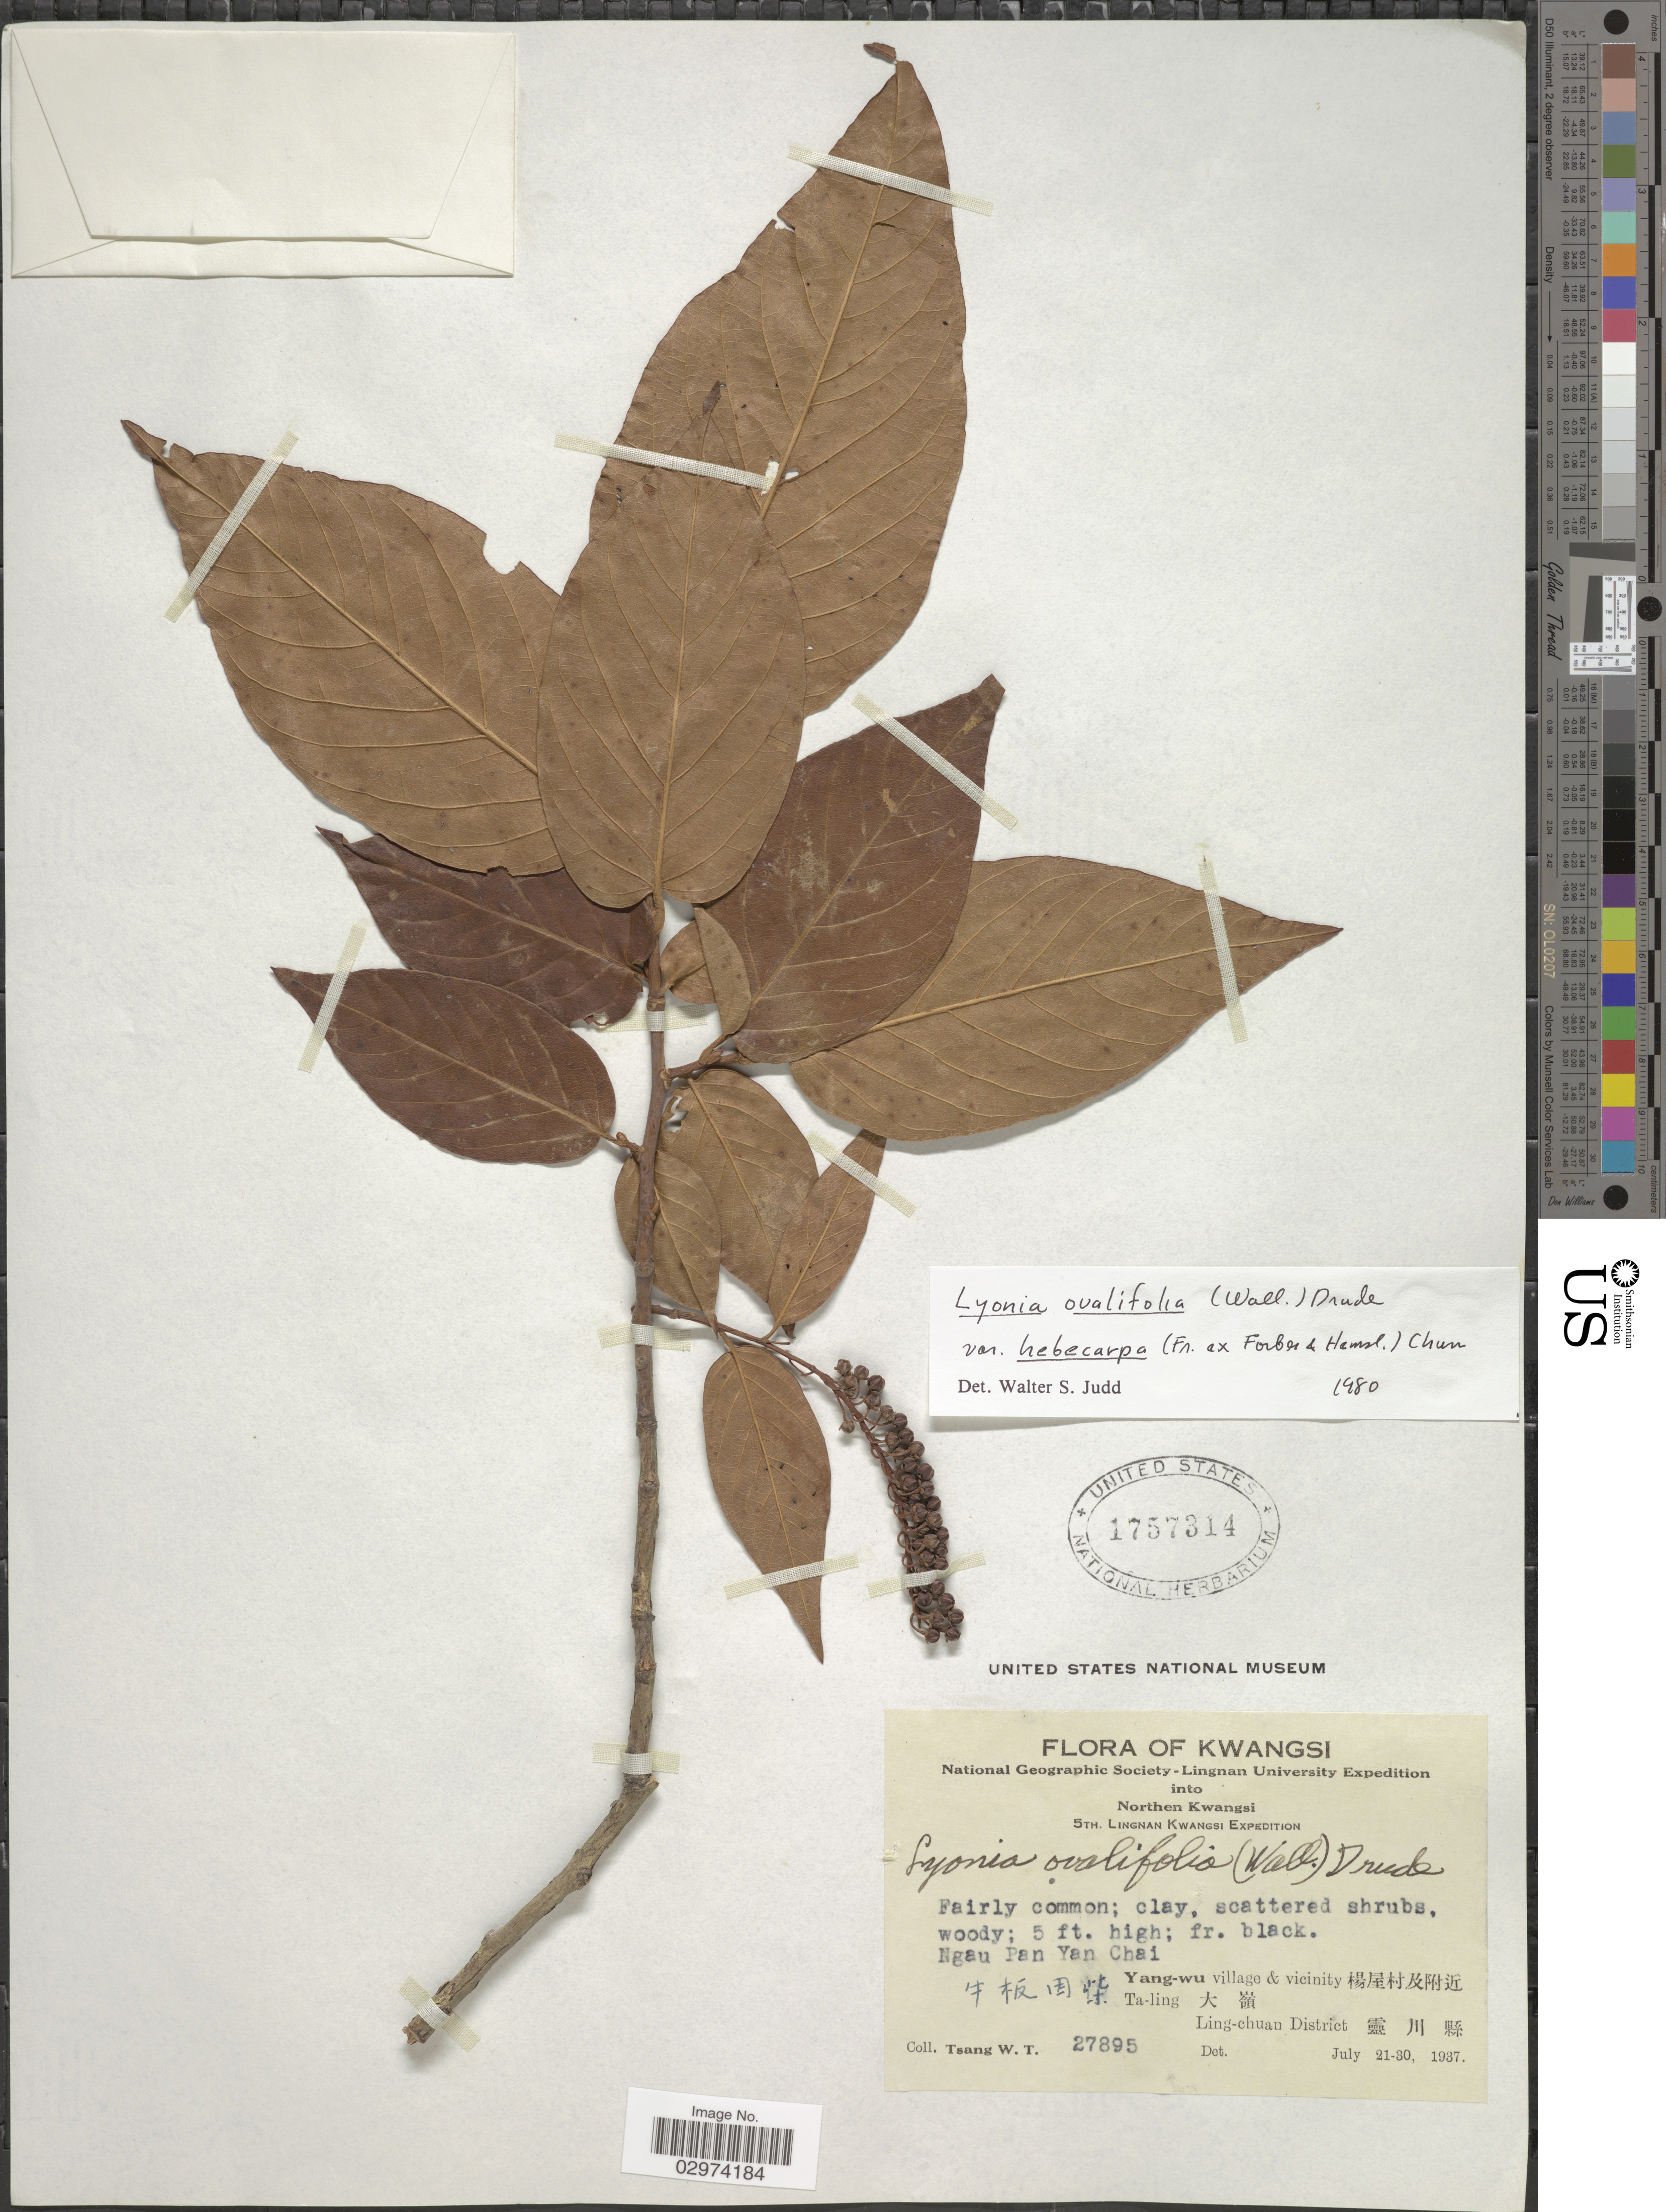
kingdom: Plantae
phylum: Tracheophyta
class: Magnoliopsida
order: Ericales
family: Ericaceae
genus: Lyonia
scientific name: Lyonia ovalifolia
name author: (Wall.) Drude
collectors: W. T. Tsang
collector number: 27895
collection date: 1937-07-21/1937-07-30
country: China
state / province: Guangxi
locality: Kwangsi. Ngau Pan Yan Chai. Yang-wu village & vicinity X. Ta-ling X. Ling-chuan District X.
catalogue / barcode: US 1757314